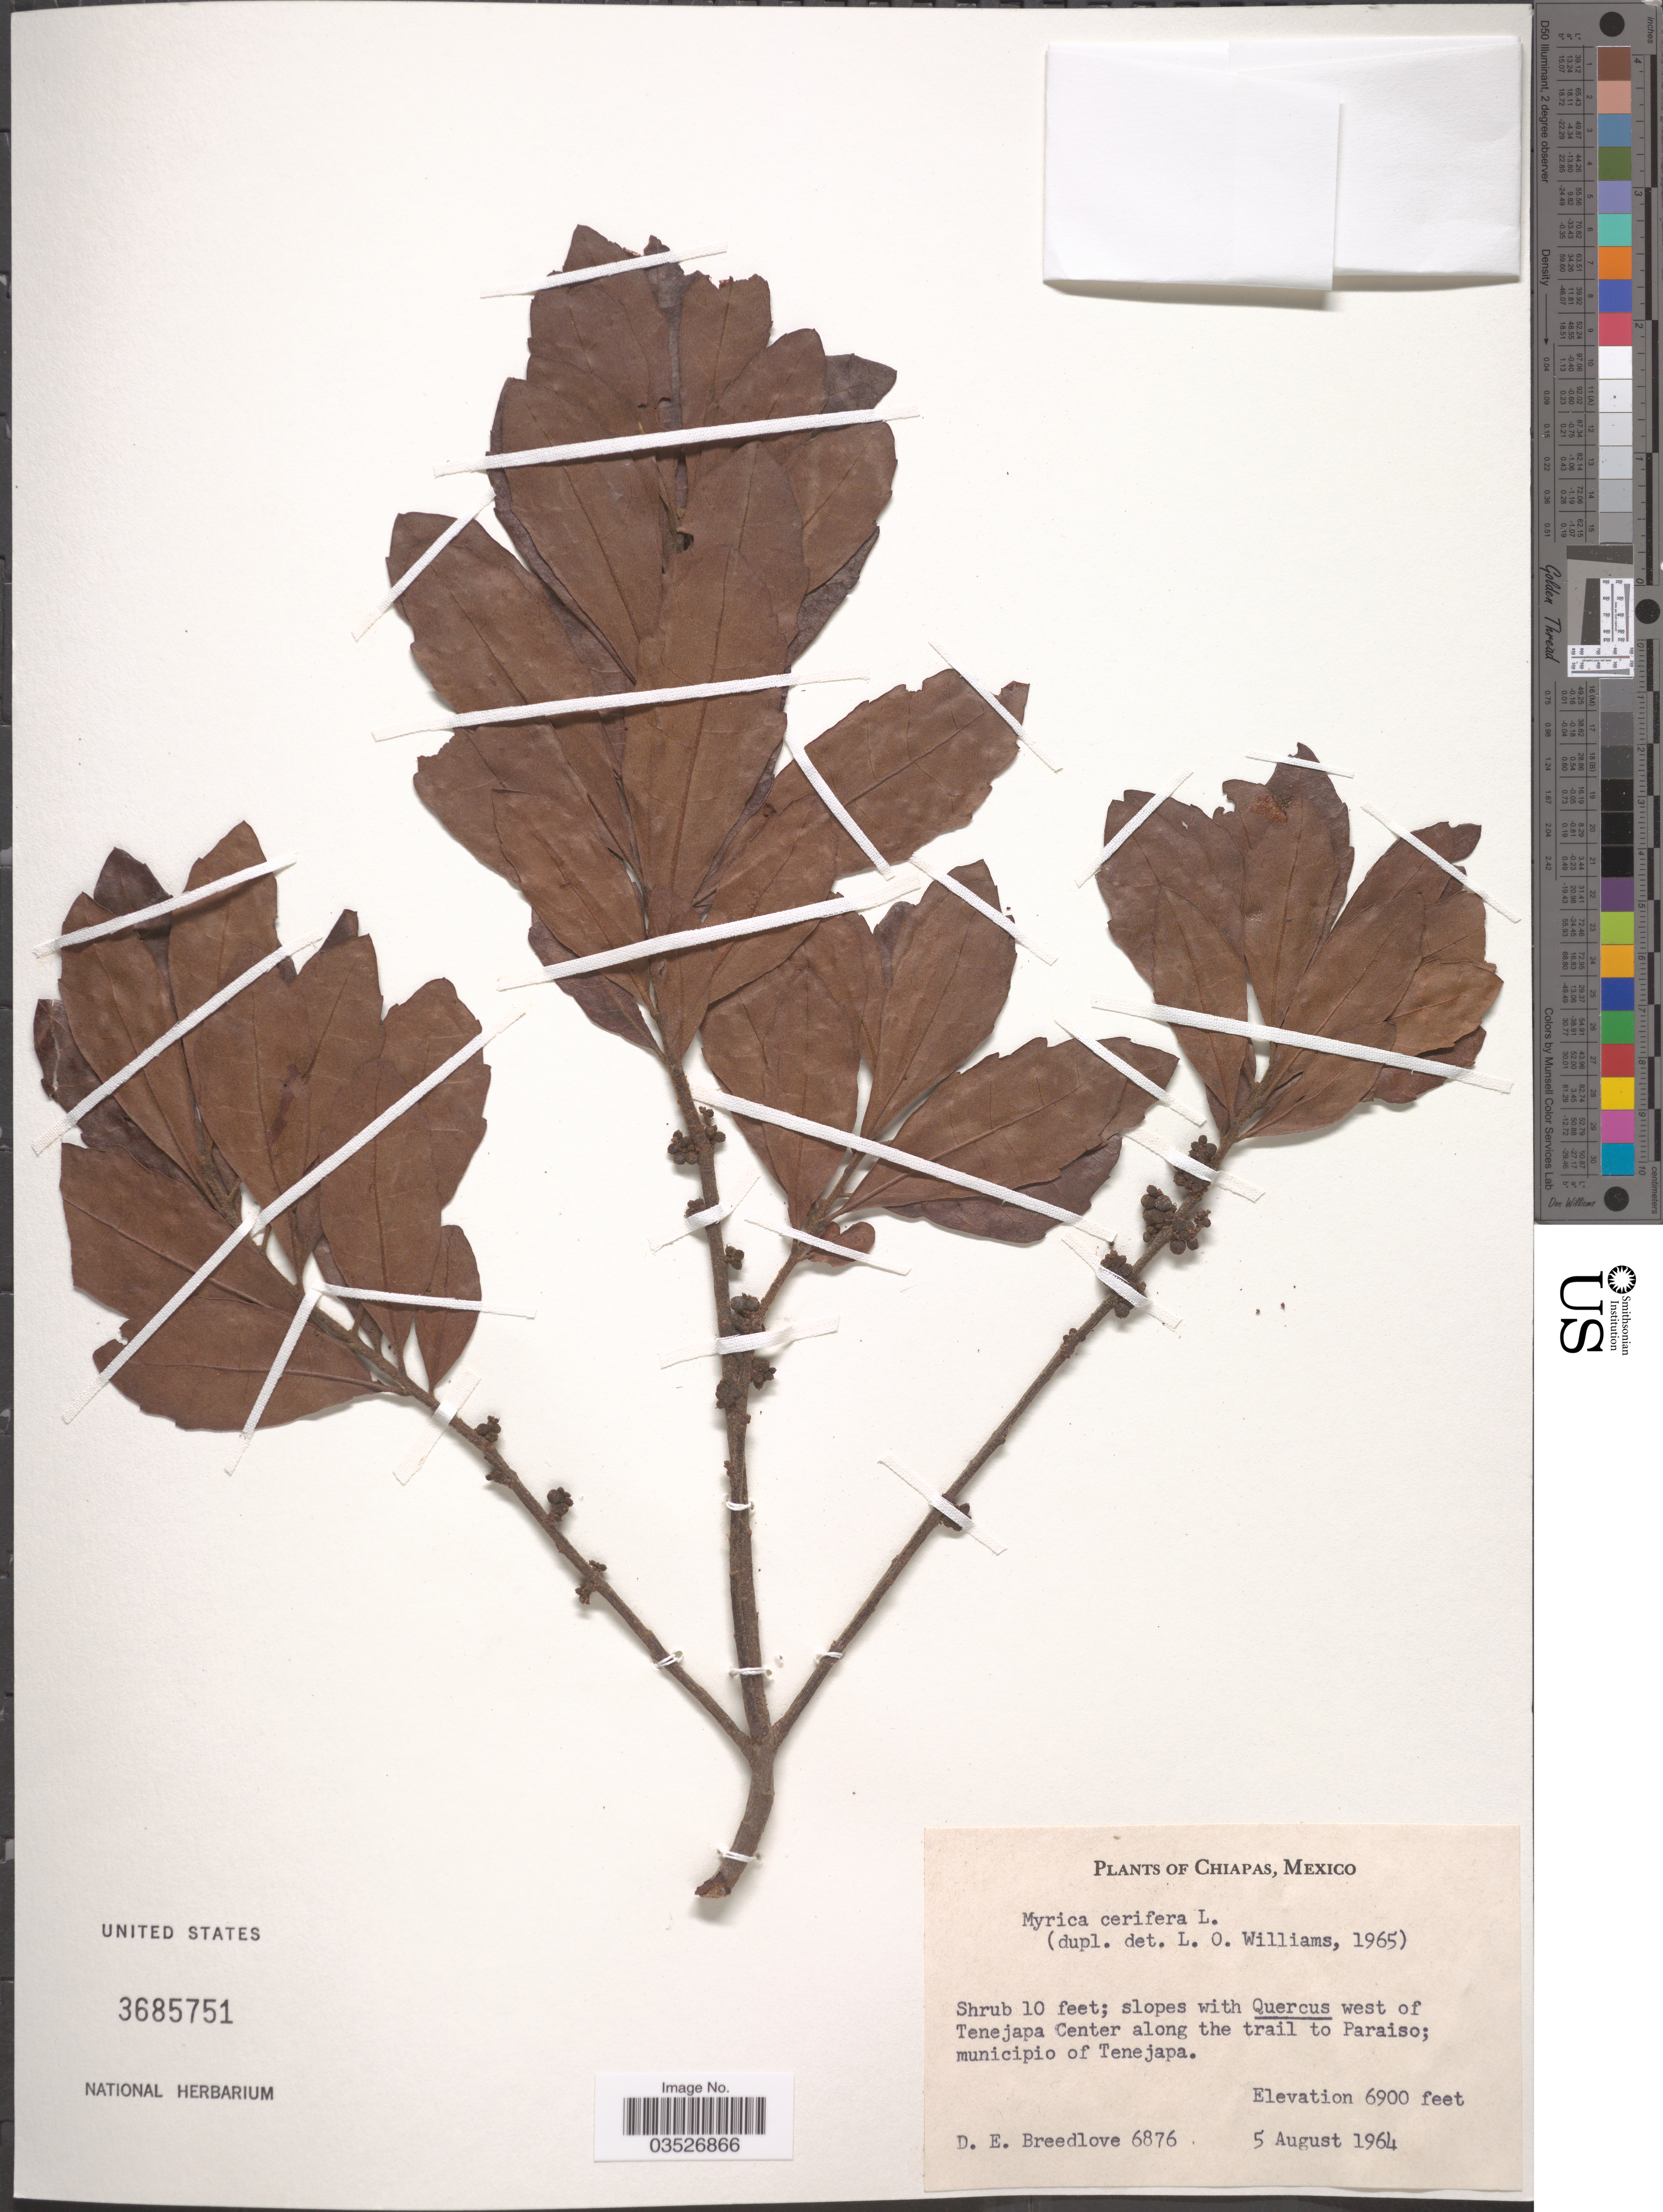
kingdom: Plantae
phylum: Tracheophyta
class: Magnoliopsida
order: Fagales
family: Myricaceae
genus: Myrica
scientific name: Myrica cerifera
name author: L.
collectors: D. E. Breedlove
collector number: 6876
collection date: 1964-08-05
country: Mexico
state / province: Chiapas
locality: West of Tenejapa Center along the trail to Paraiso; municipio of Tenejapa.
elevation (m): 2103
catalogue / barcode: US 3685751